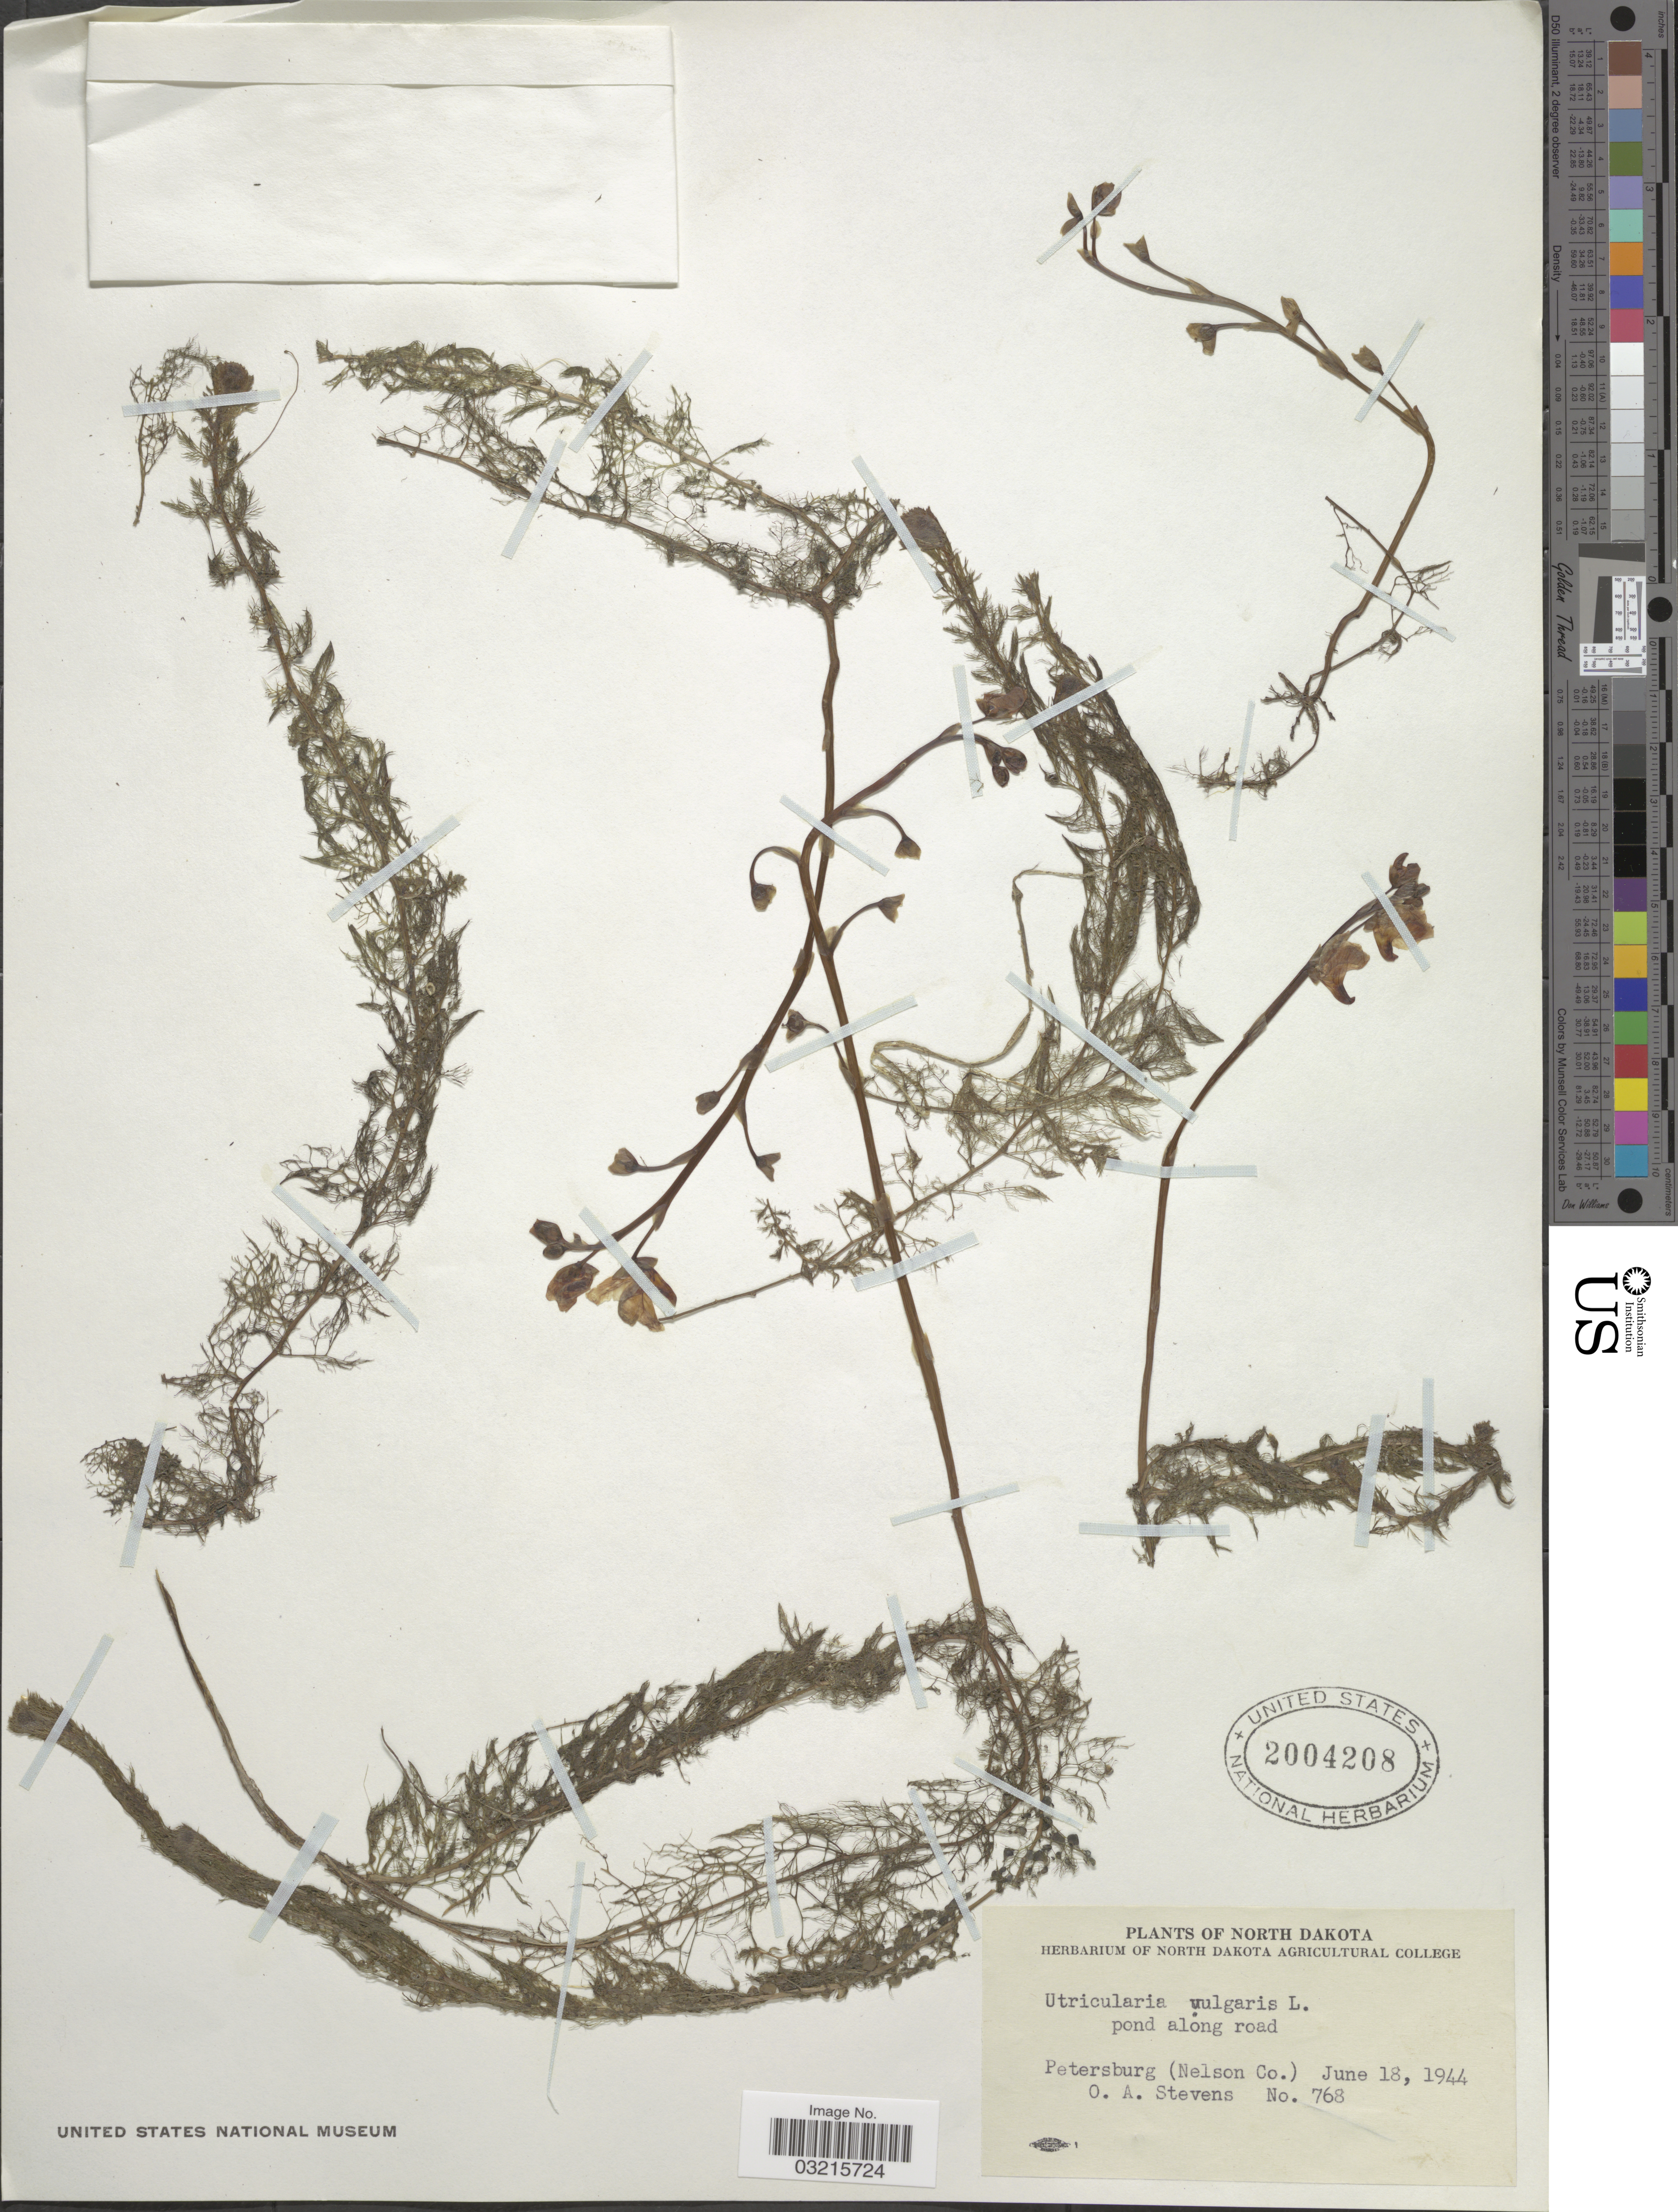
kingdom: Plantae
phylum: Tracheophyta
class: Magnoliopsida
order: Lamiales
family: Lentibulariaceae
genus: Utricularia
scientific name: Utricularia vulgaris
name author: L.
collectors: O. A. Stevens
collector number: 768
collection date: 1944-06-18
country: United States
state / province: North Dakota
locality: Petersburg (Nelson Co.).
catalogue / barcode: US 2004208